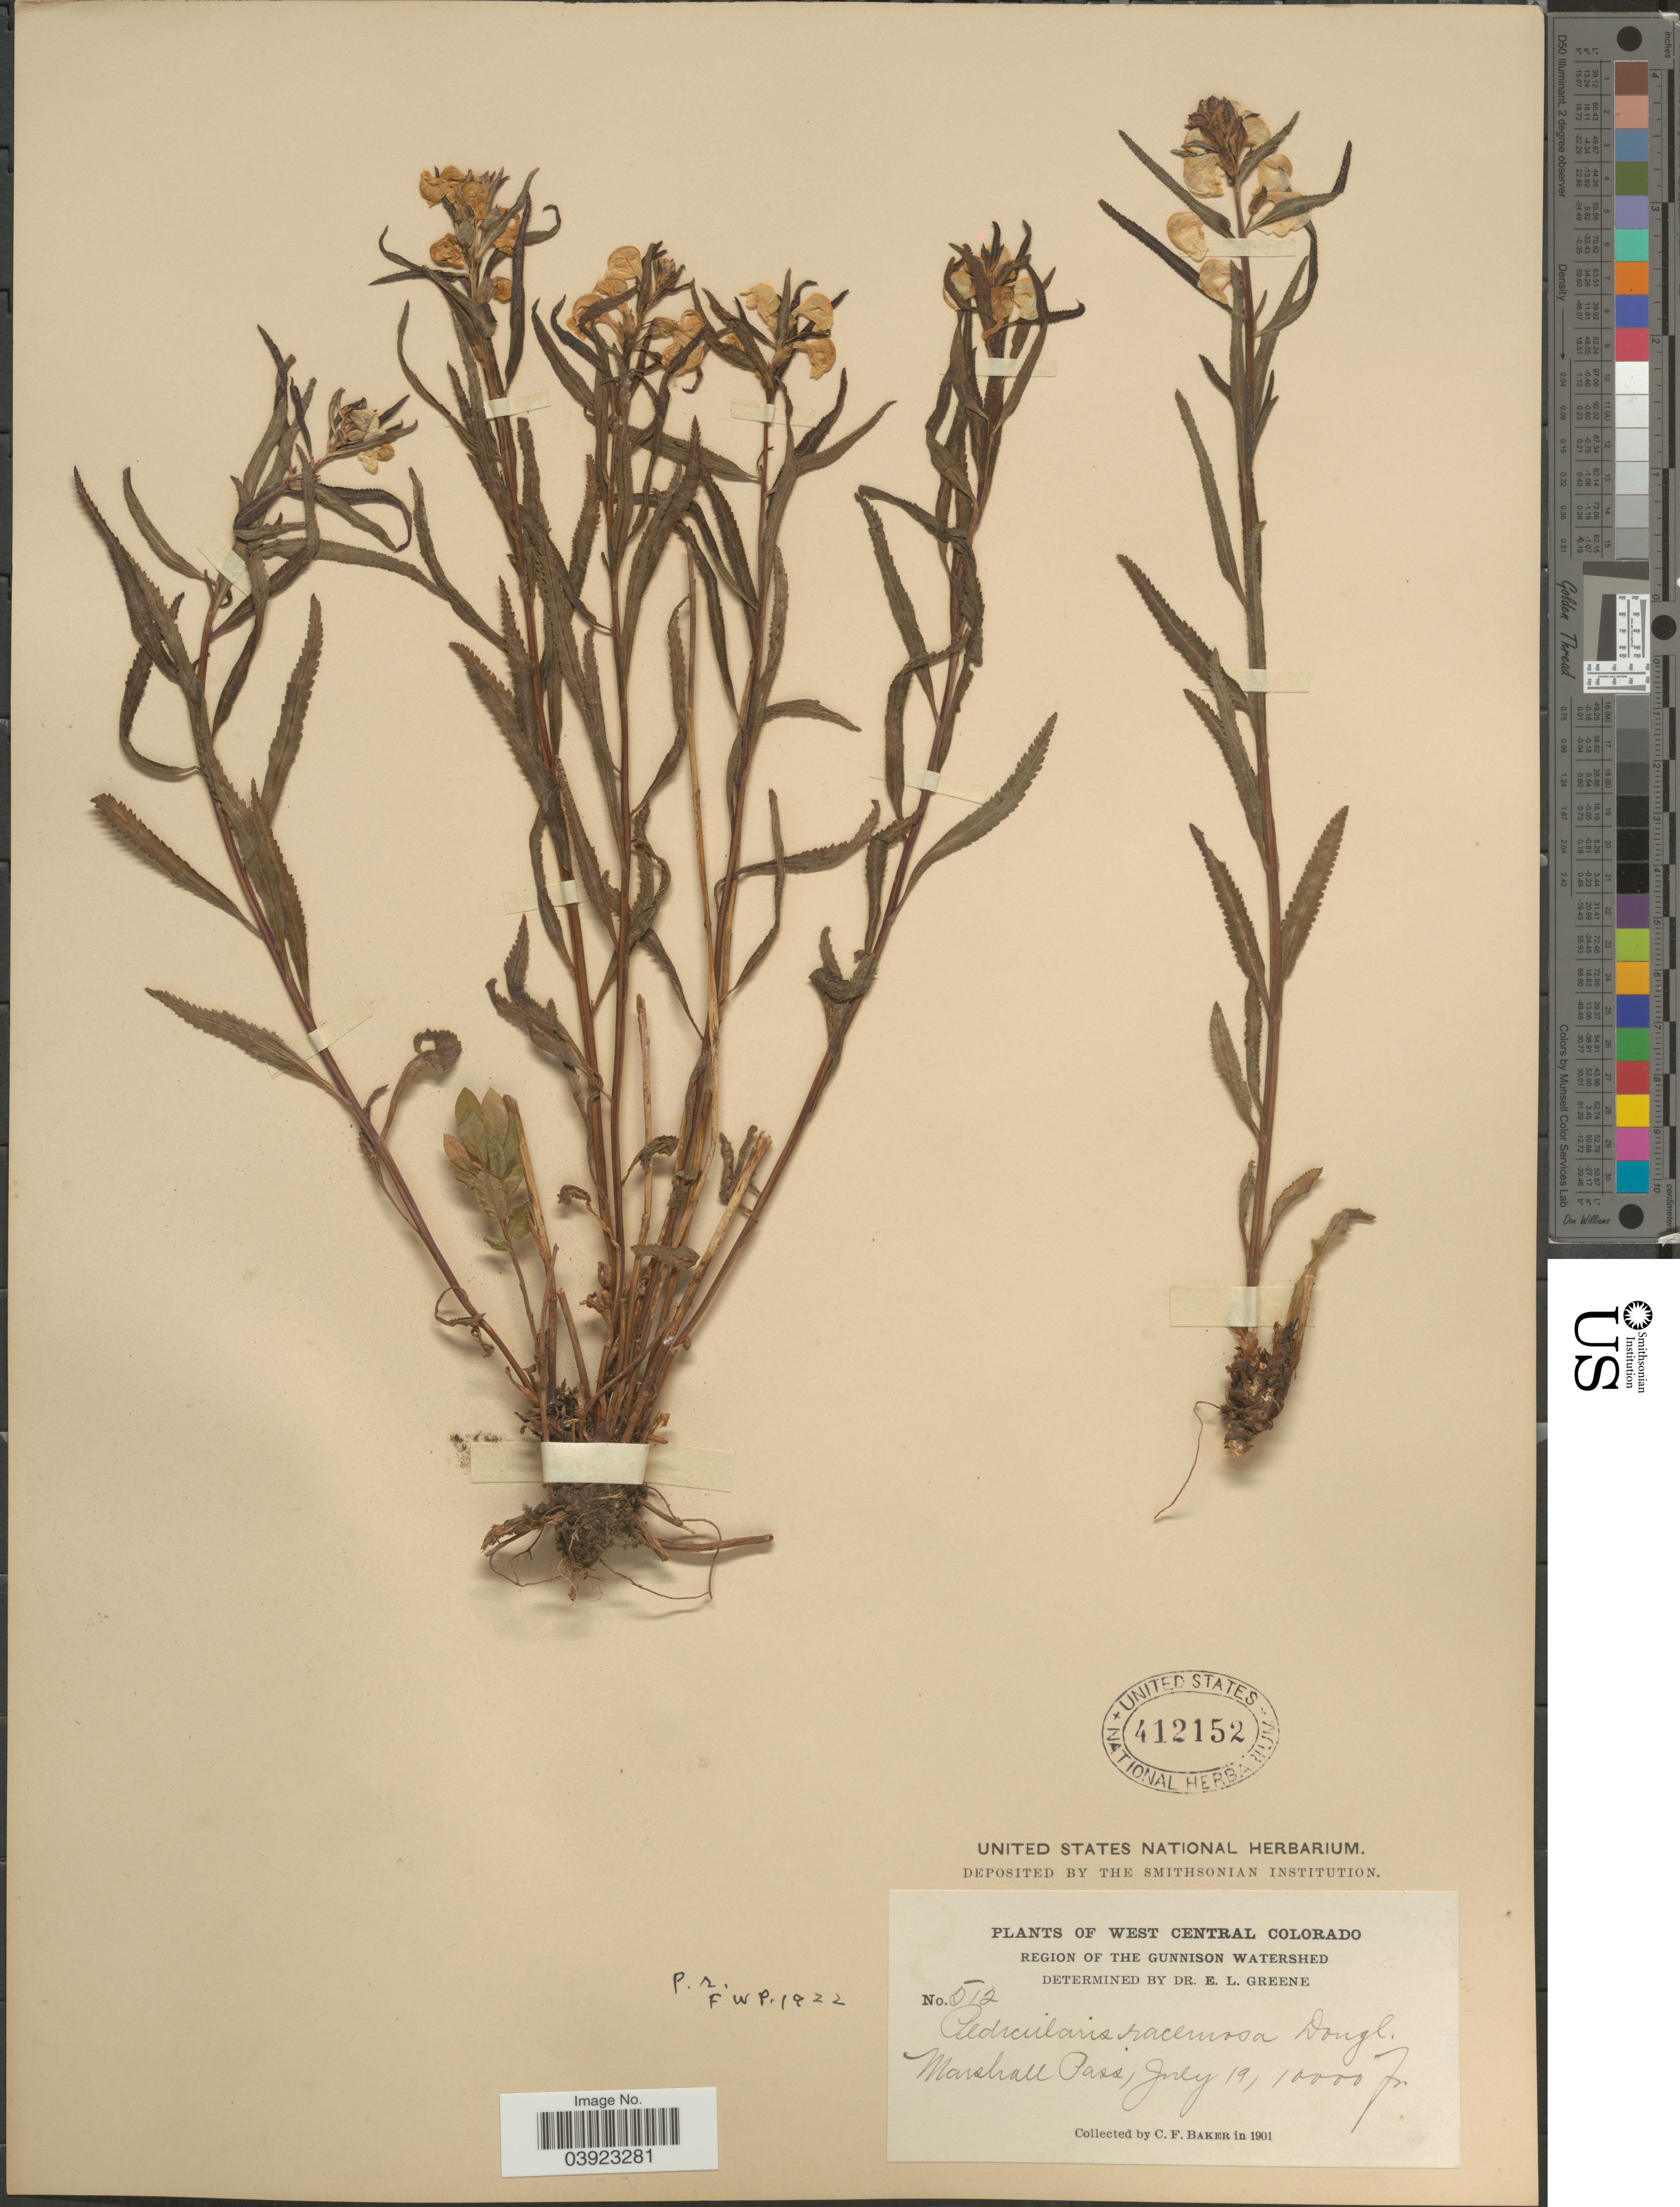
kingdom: Plantae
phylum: Tracheophyta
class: Magnoliopsida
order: Lamiales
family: Orobanchaceae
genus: Pedicularis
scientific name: Pedicularis racemosa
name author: Douglas ex Benth.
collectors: C. F. Baker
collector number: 512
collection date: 1901-07-19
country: United States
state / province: Colorado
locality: West Central Colorado. Region of the Gunnison Watershed. Marshall Pass.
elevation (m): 3048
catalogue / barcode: US 412152